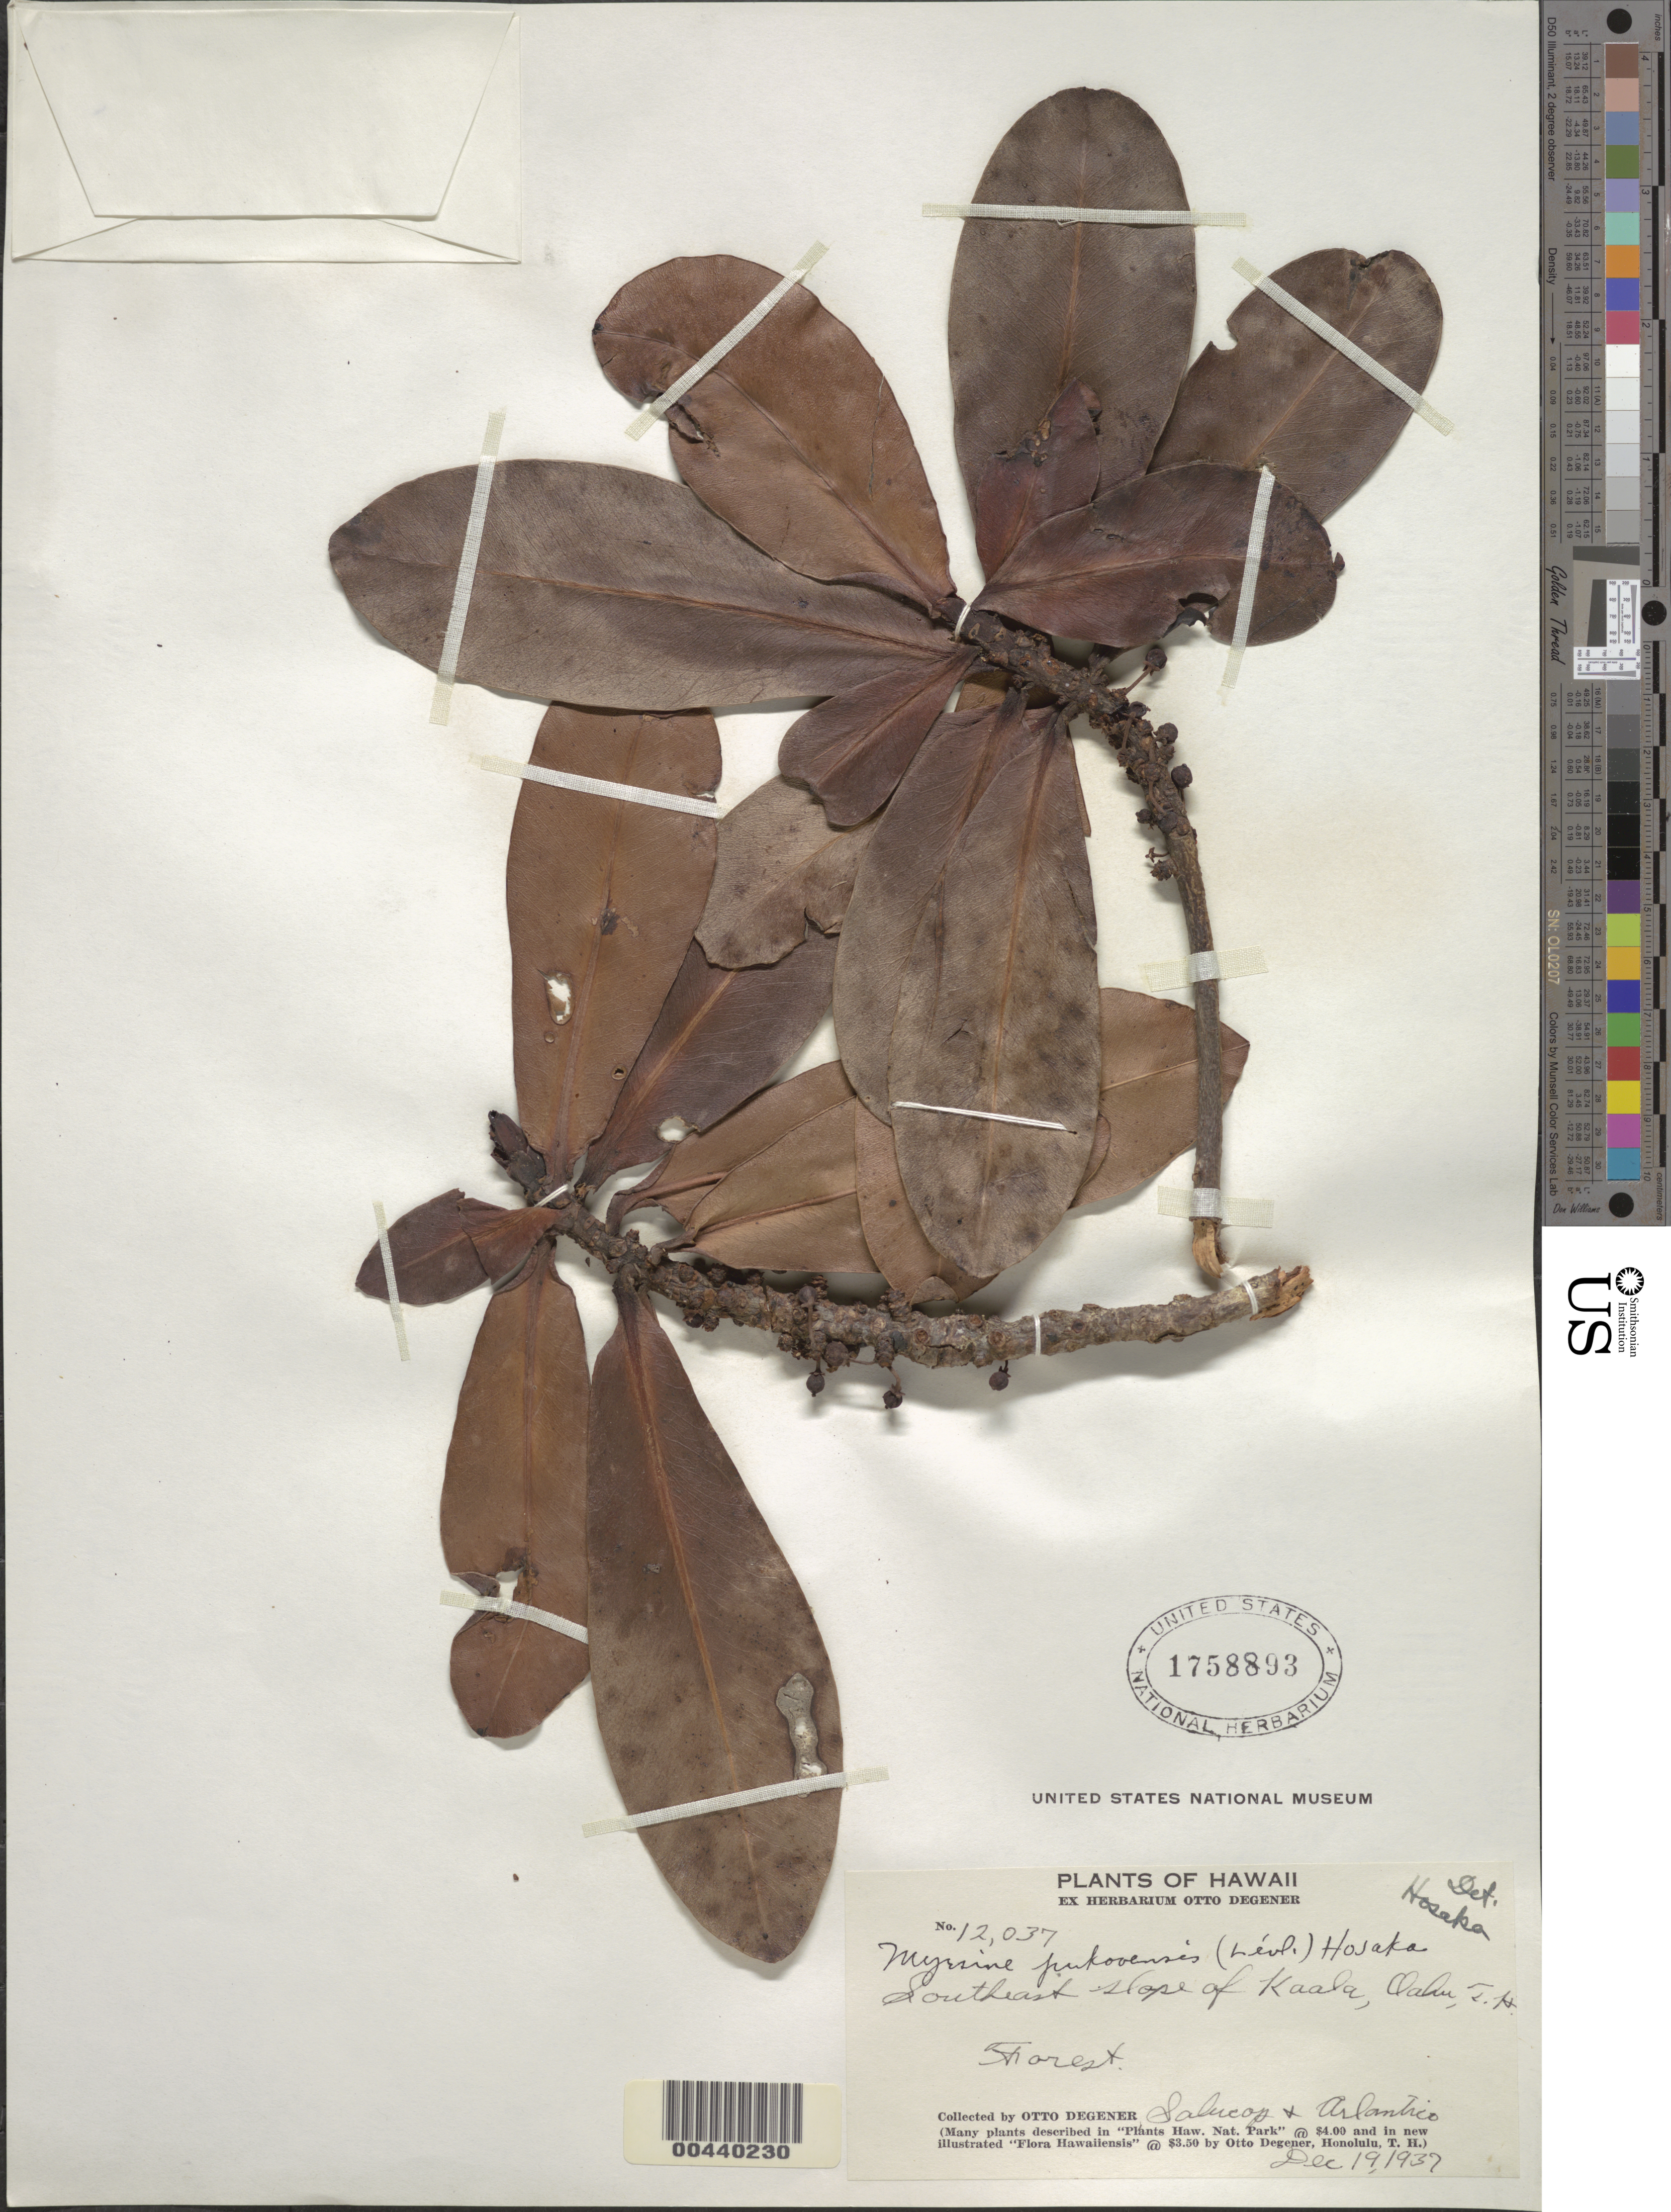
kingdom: Plantae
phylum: Tracheophyta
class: Magnoliopsida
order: Ericales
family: Primulaceae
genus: Myrsine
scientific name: Myrsine pukooensis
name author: (H. Lév.) Hosaka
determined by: Hosaka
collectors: O. Degener, -- Salucop & Arlantico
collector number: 12037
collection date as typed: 19 Dec 1937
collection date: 1937-12-19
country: United States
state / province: Hawaii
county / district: Honolulu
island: Oahu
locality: SE slope of Kaala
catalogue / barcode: US 1758893